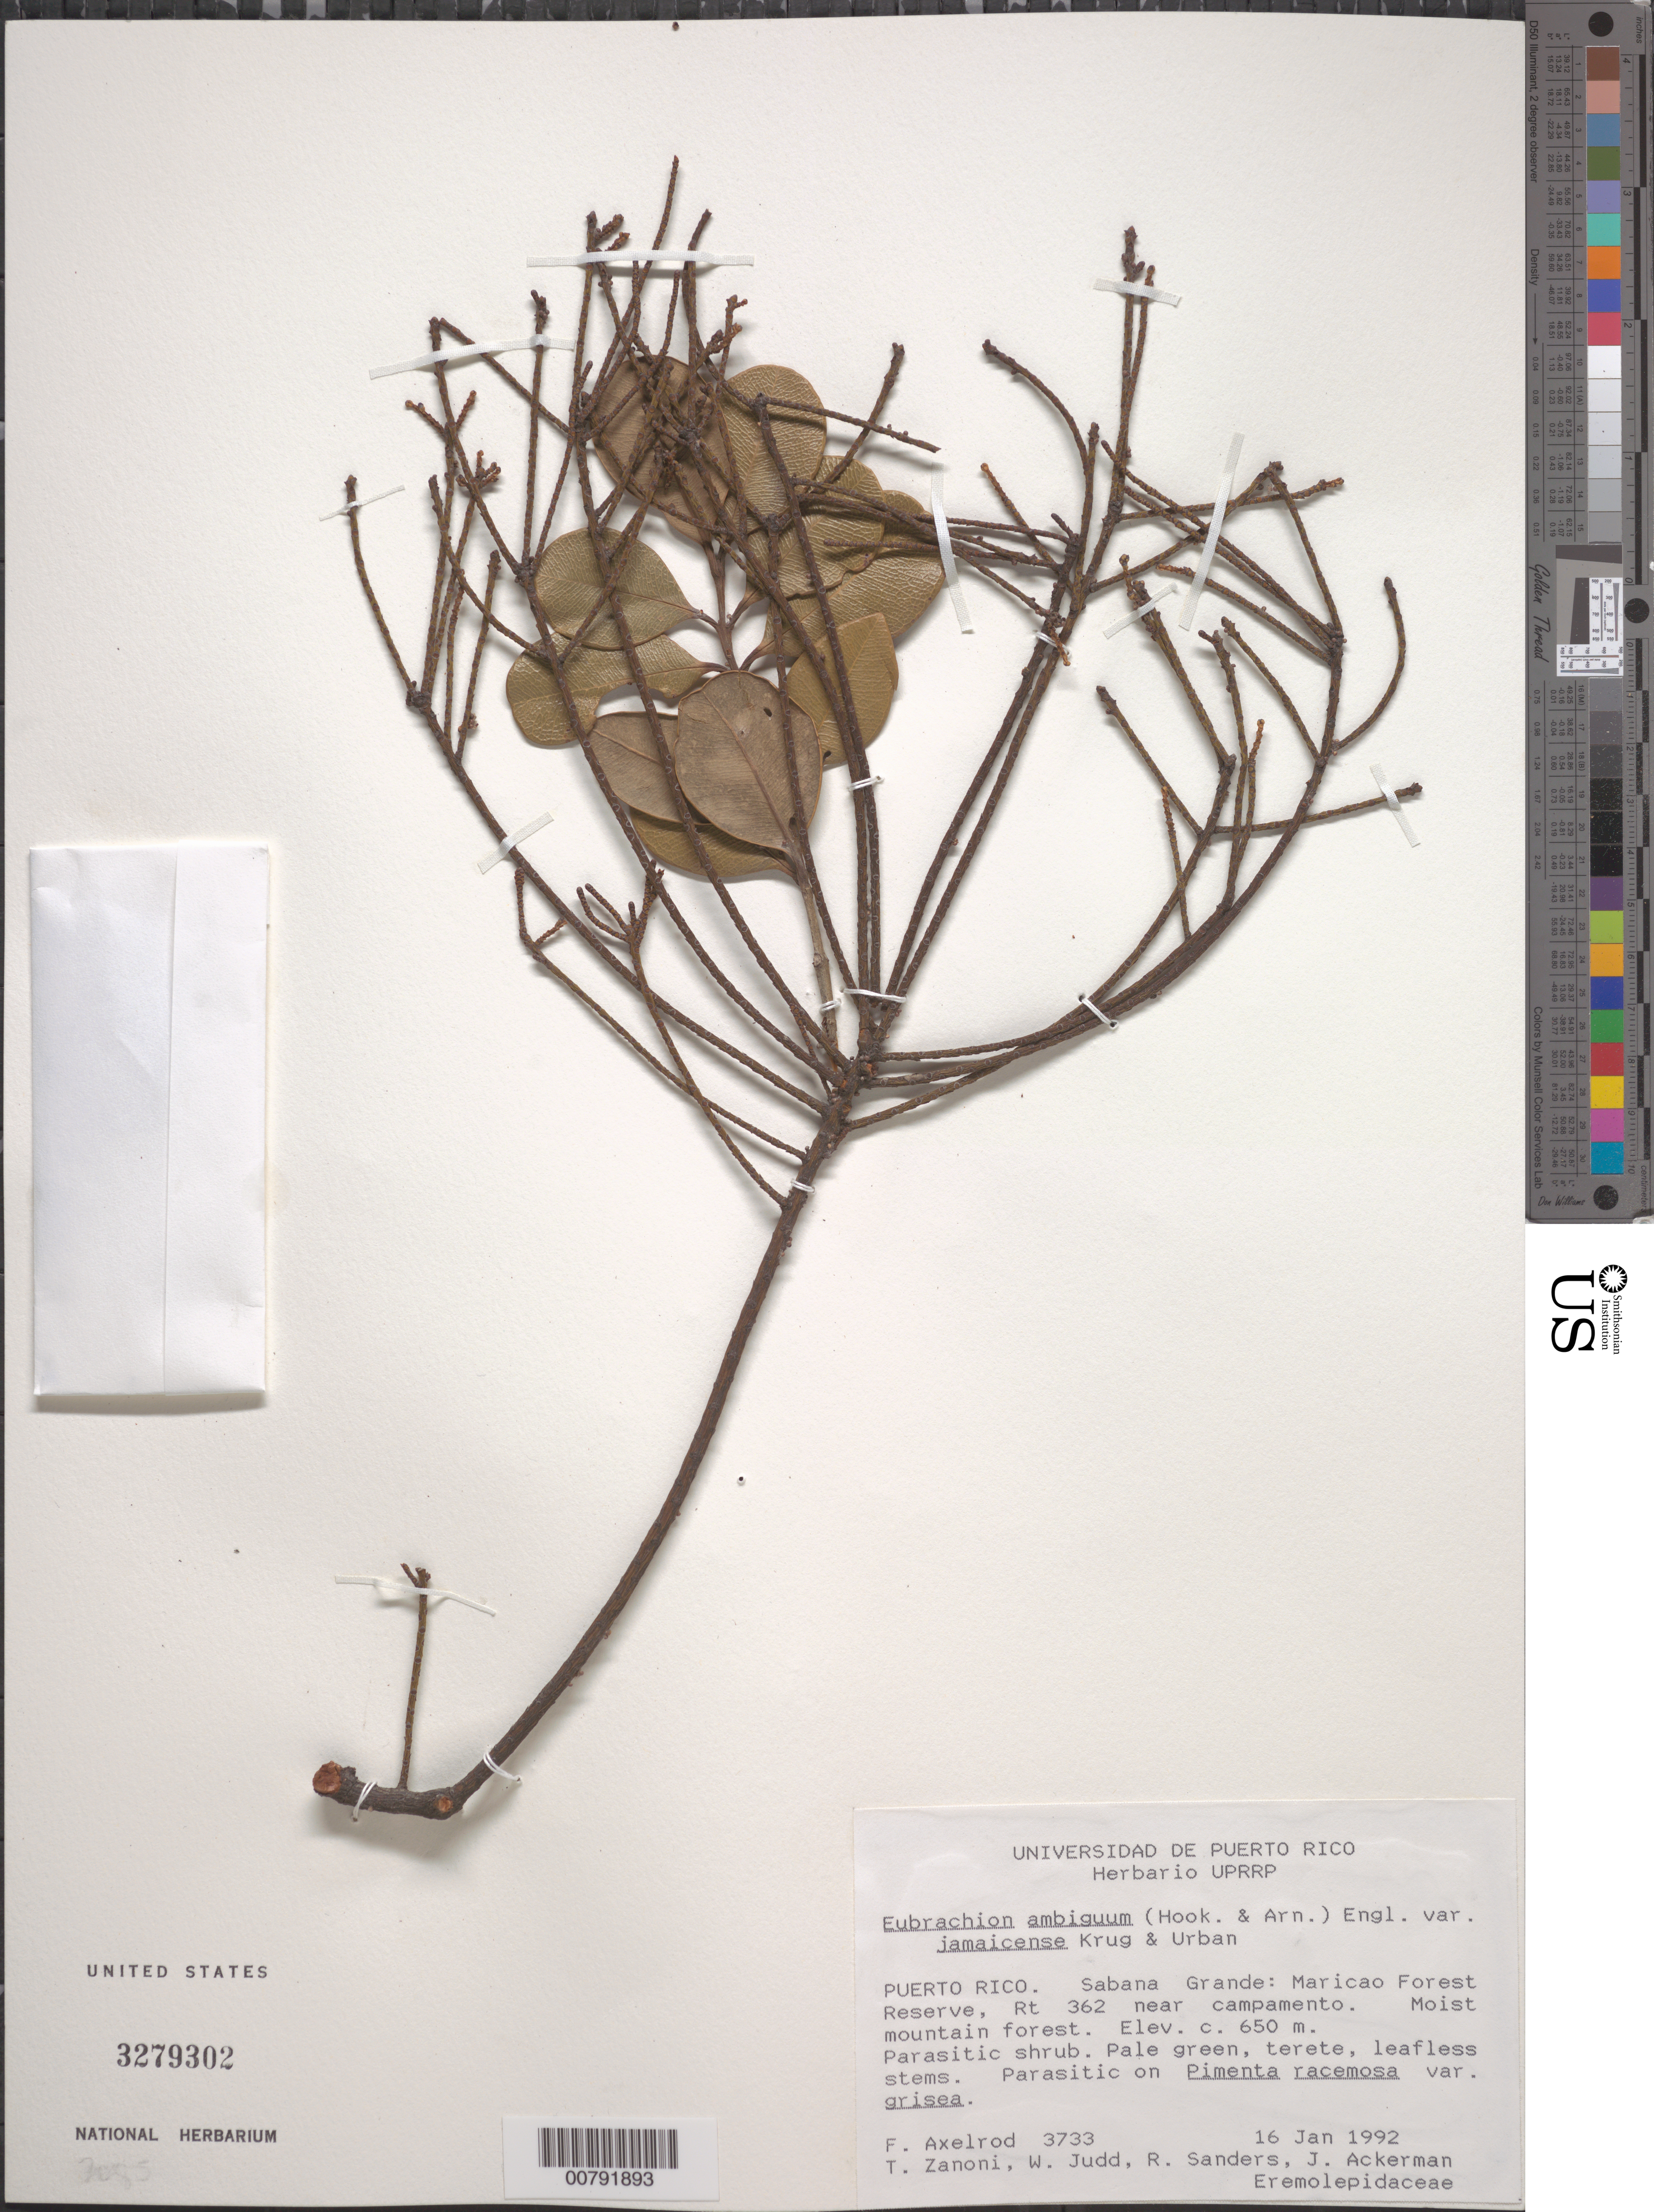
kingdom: Plantae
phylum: Tracheophyta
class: Magnoliopsida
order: Santalales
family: Santalaceae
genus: Eubrachion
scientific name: Eubrachion ambiguum var. jamaicense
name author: Krug & Urb.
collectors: F. S. Axelrod & et al.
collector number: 3733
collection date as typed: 16 Jan 1992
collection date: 1992-01-16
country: Puerto Rico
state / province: Maricao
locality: Sabana Grande: Maricao State Forest Reserve, Rt. 362 near campamento.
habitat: Moist mountain forest.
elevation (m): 650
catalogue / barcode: US 3279302